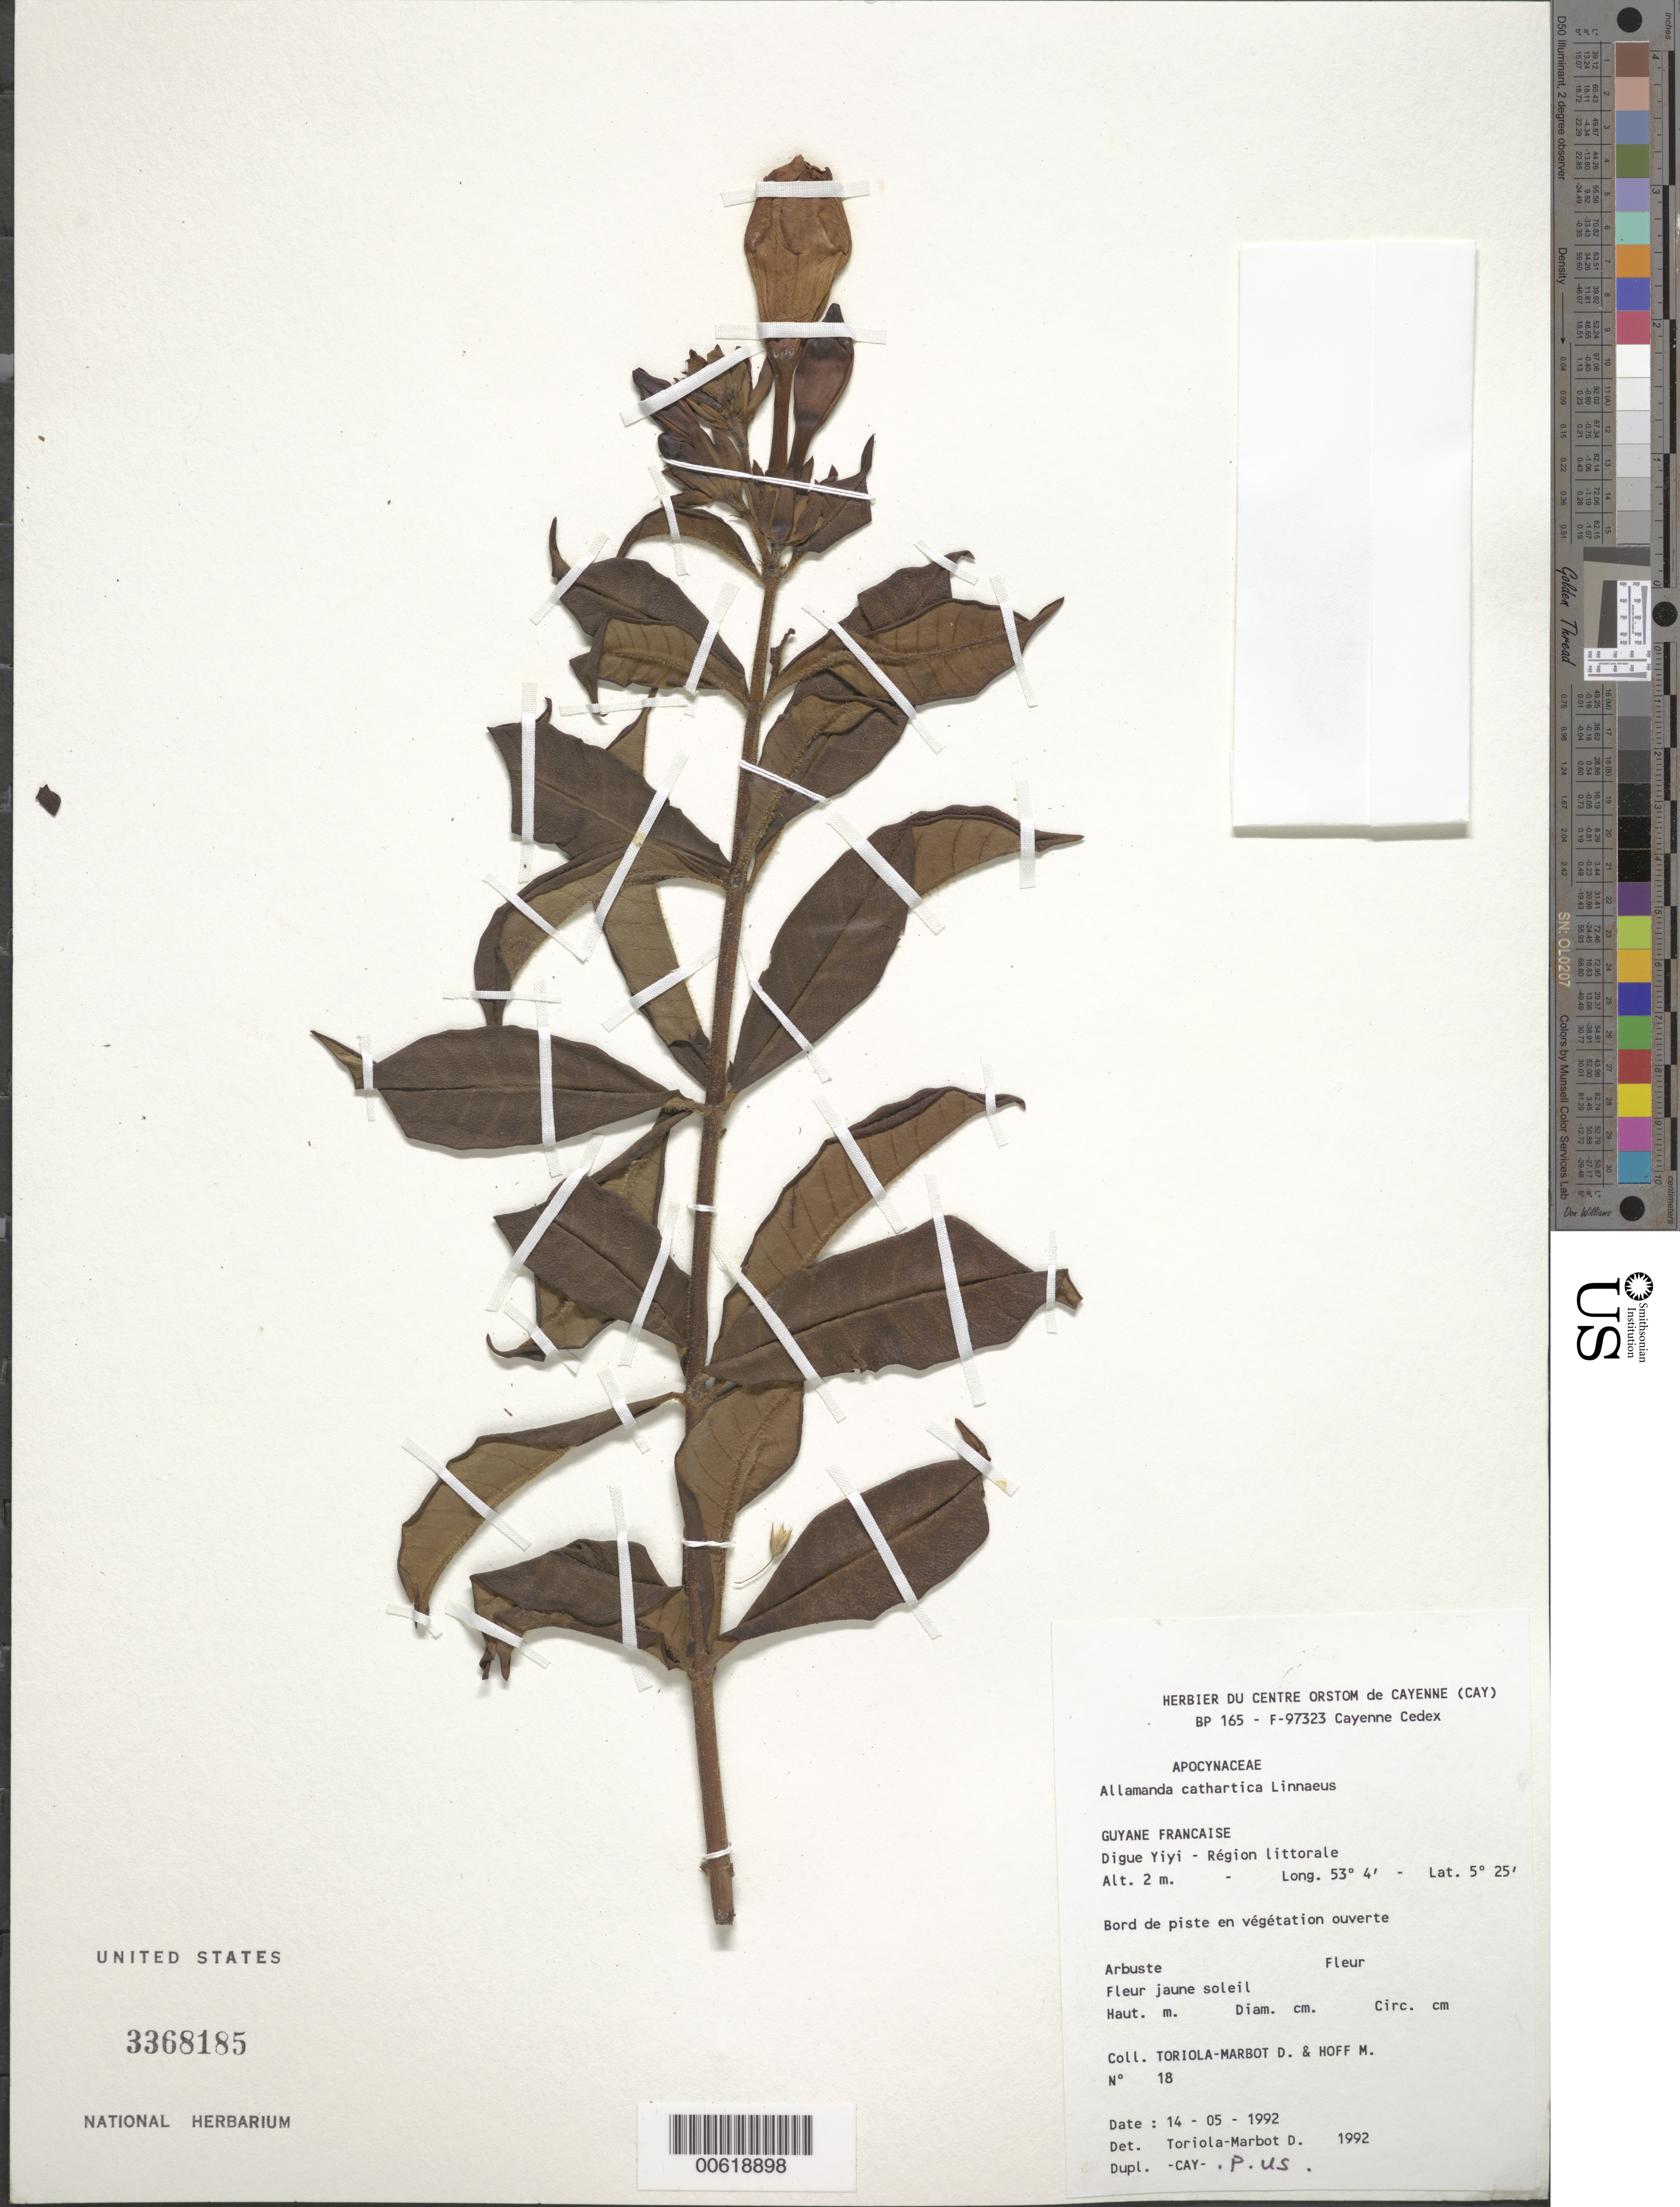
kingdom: Plantae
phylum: Tracheophyta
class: Magnoliopsida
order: Gentianales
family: Apocynaceae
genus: Allamanda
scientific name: Allamanda cathartica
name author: L.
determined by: Toriola-Marbot, D.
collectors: D. Toriola-Marbot & M. Hoff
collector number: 18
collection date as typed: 14-May-92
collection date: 1992-05-14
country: French Guiana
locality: Digue Yiyi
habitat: Region littorale. Bord de piste en vegetation ouverte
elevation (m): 2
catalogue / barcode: US 3368185